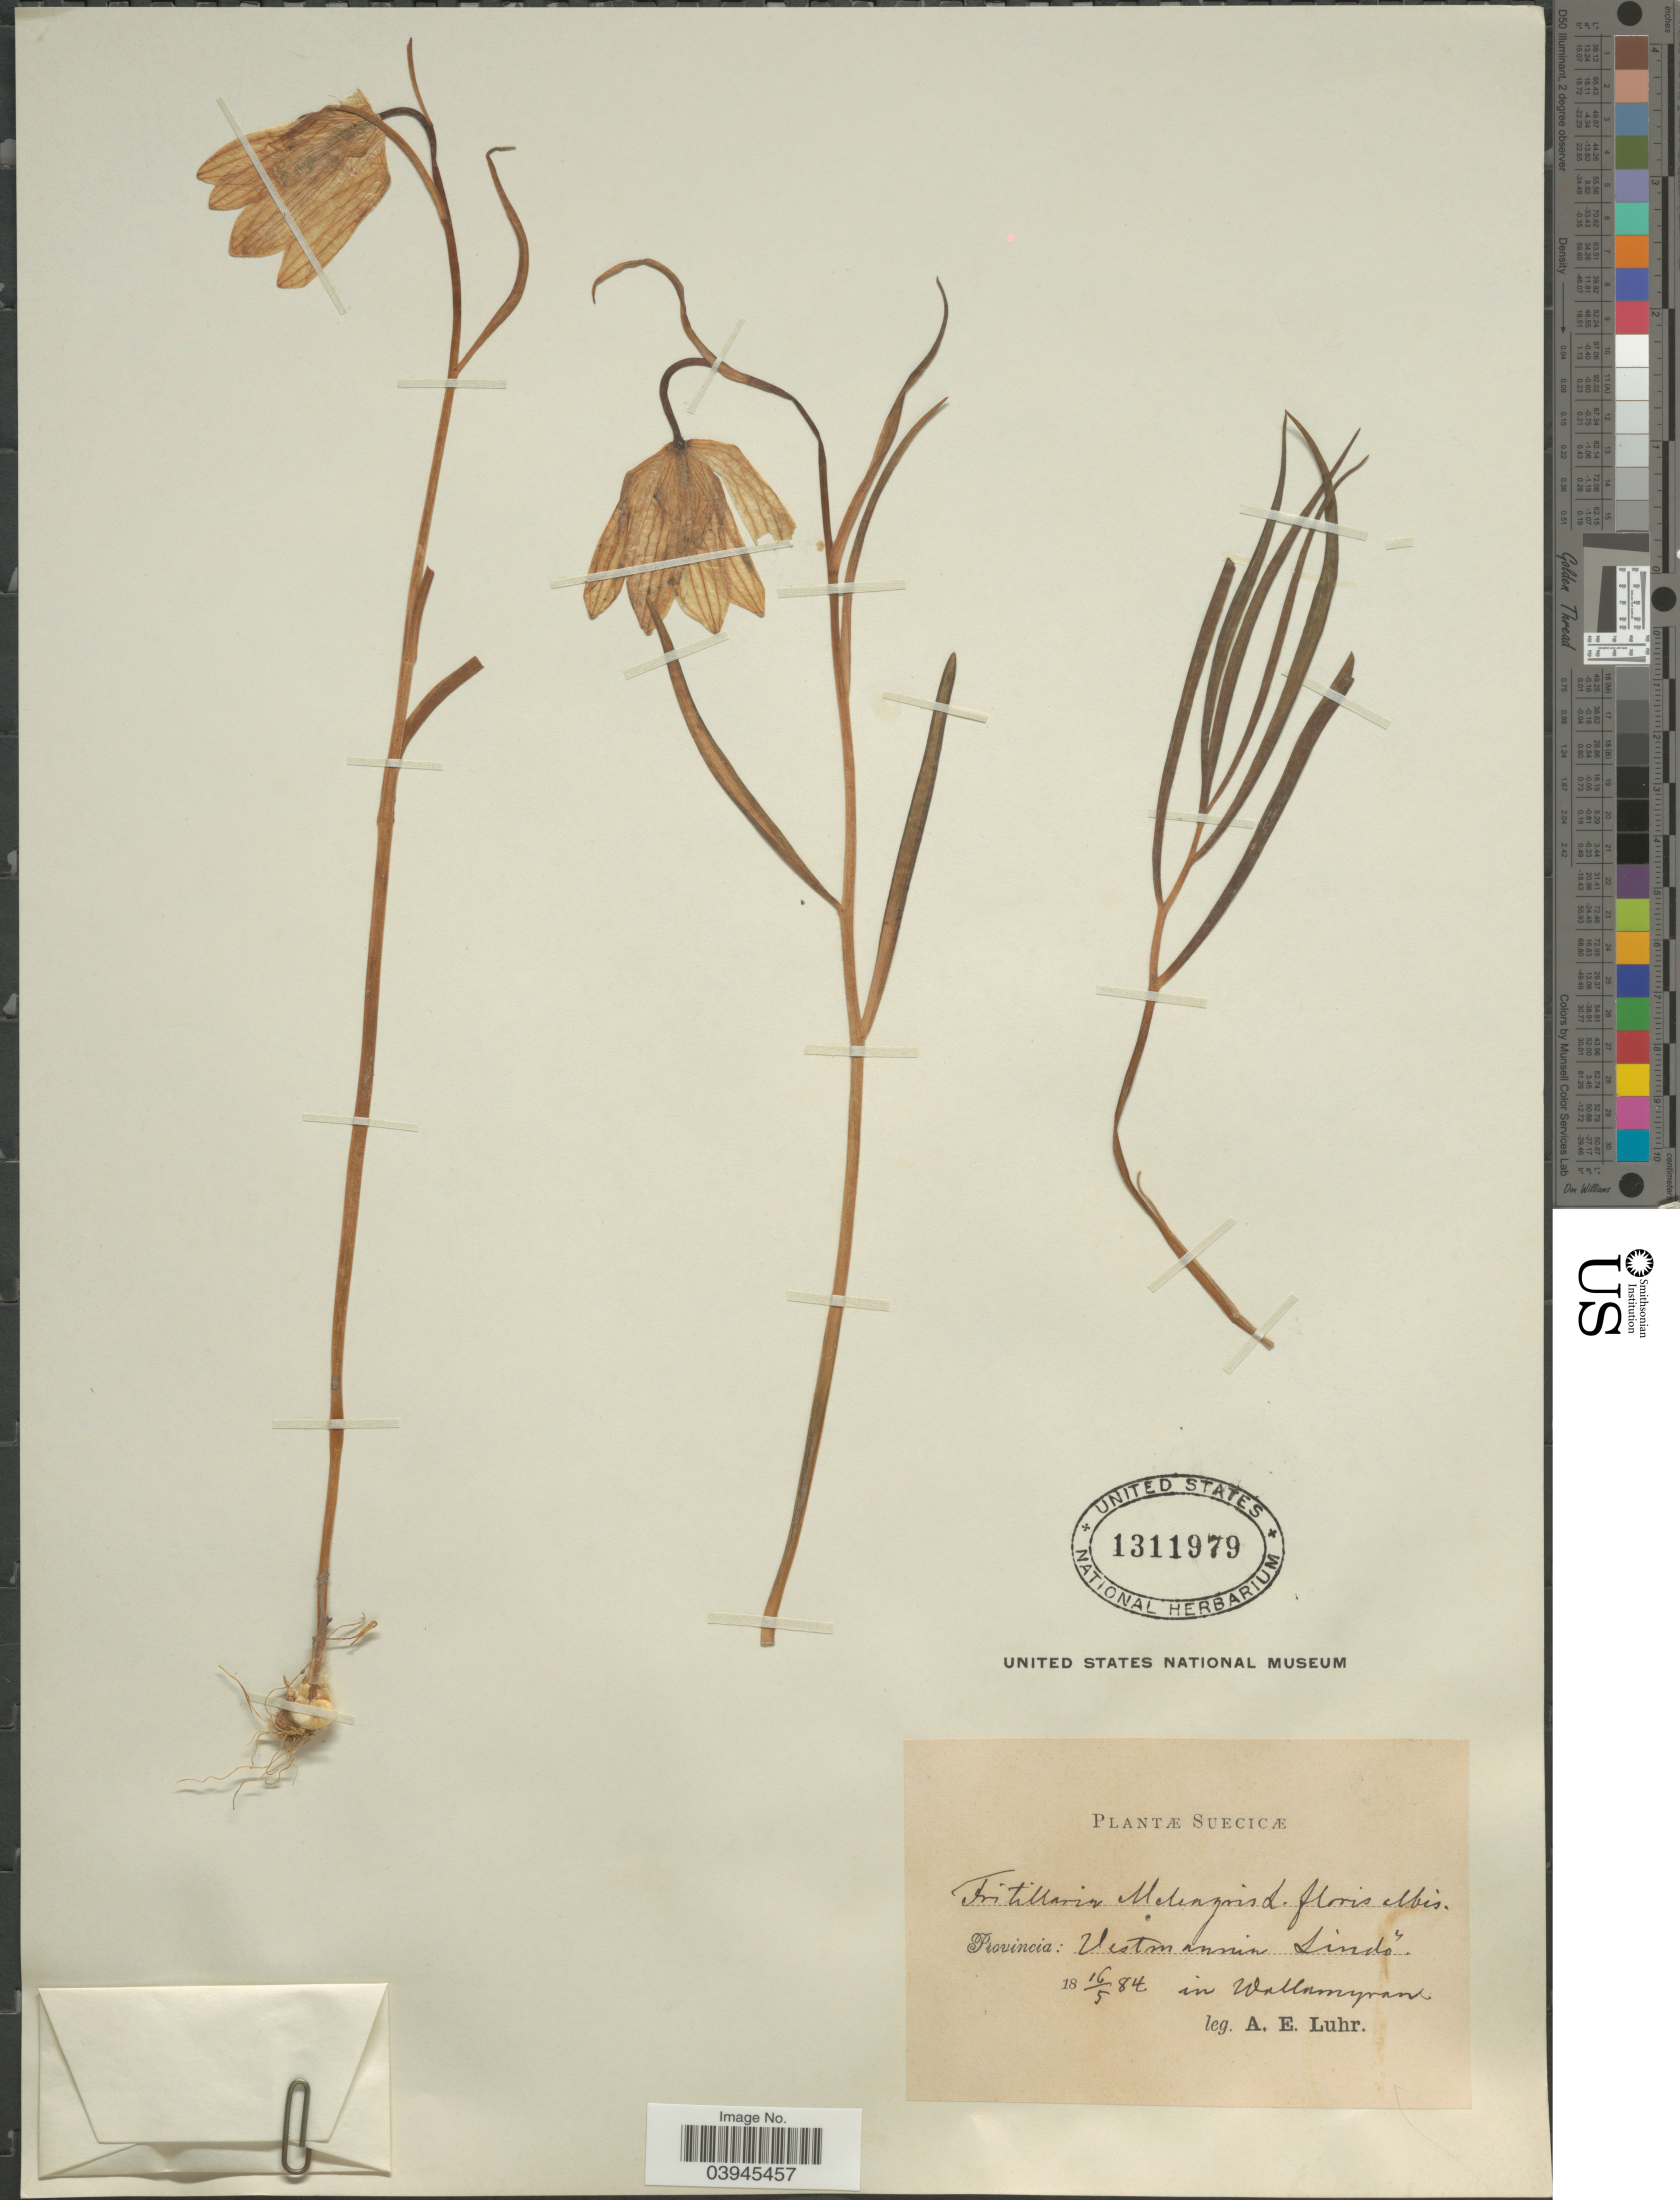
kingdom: Plantae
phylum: Tracheophyta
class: Liliopsida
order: Liliales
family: Liliaceae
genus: Fritillaria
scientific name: Fritillaria meleagris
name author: Lindl.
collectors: A. Luhr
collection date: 1884-05-16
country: Sweden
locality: Suecicæ. Provincia: Vestmannia Lindö in Wallamyran. [interpreted]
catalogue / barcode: US 1311979